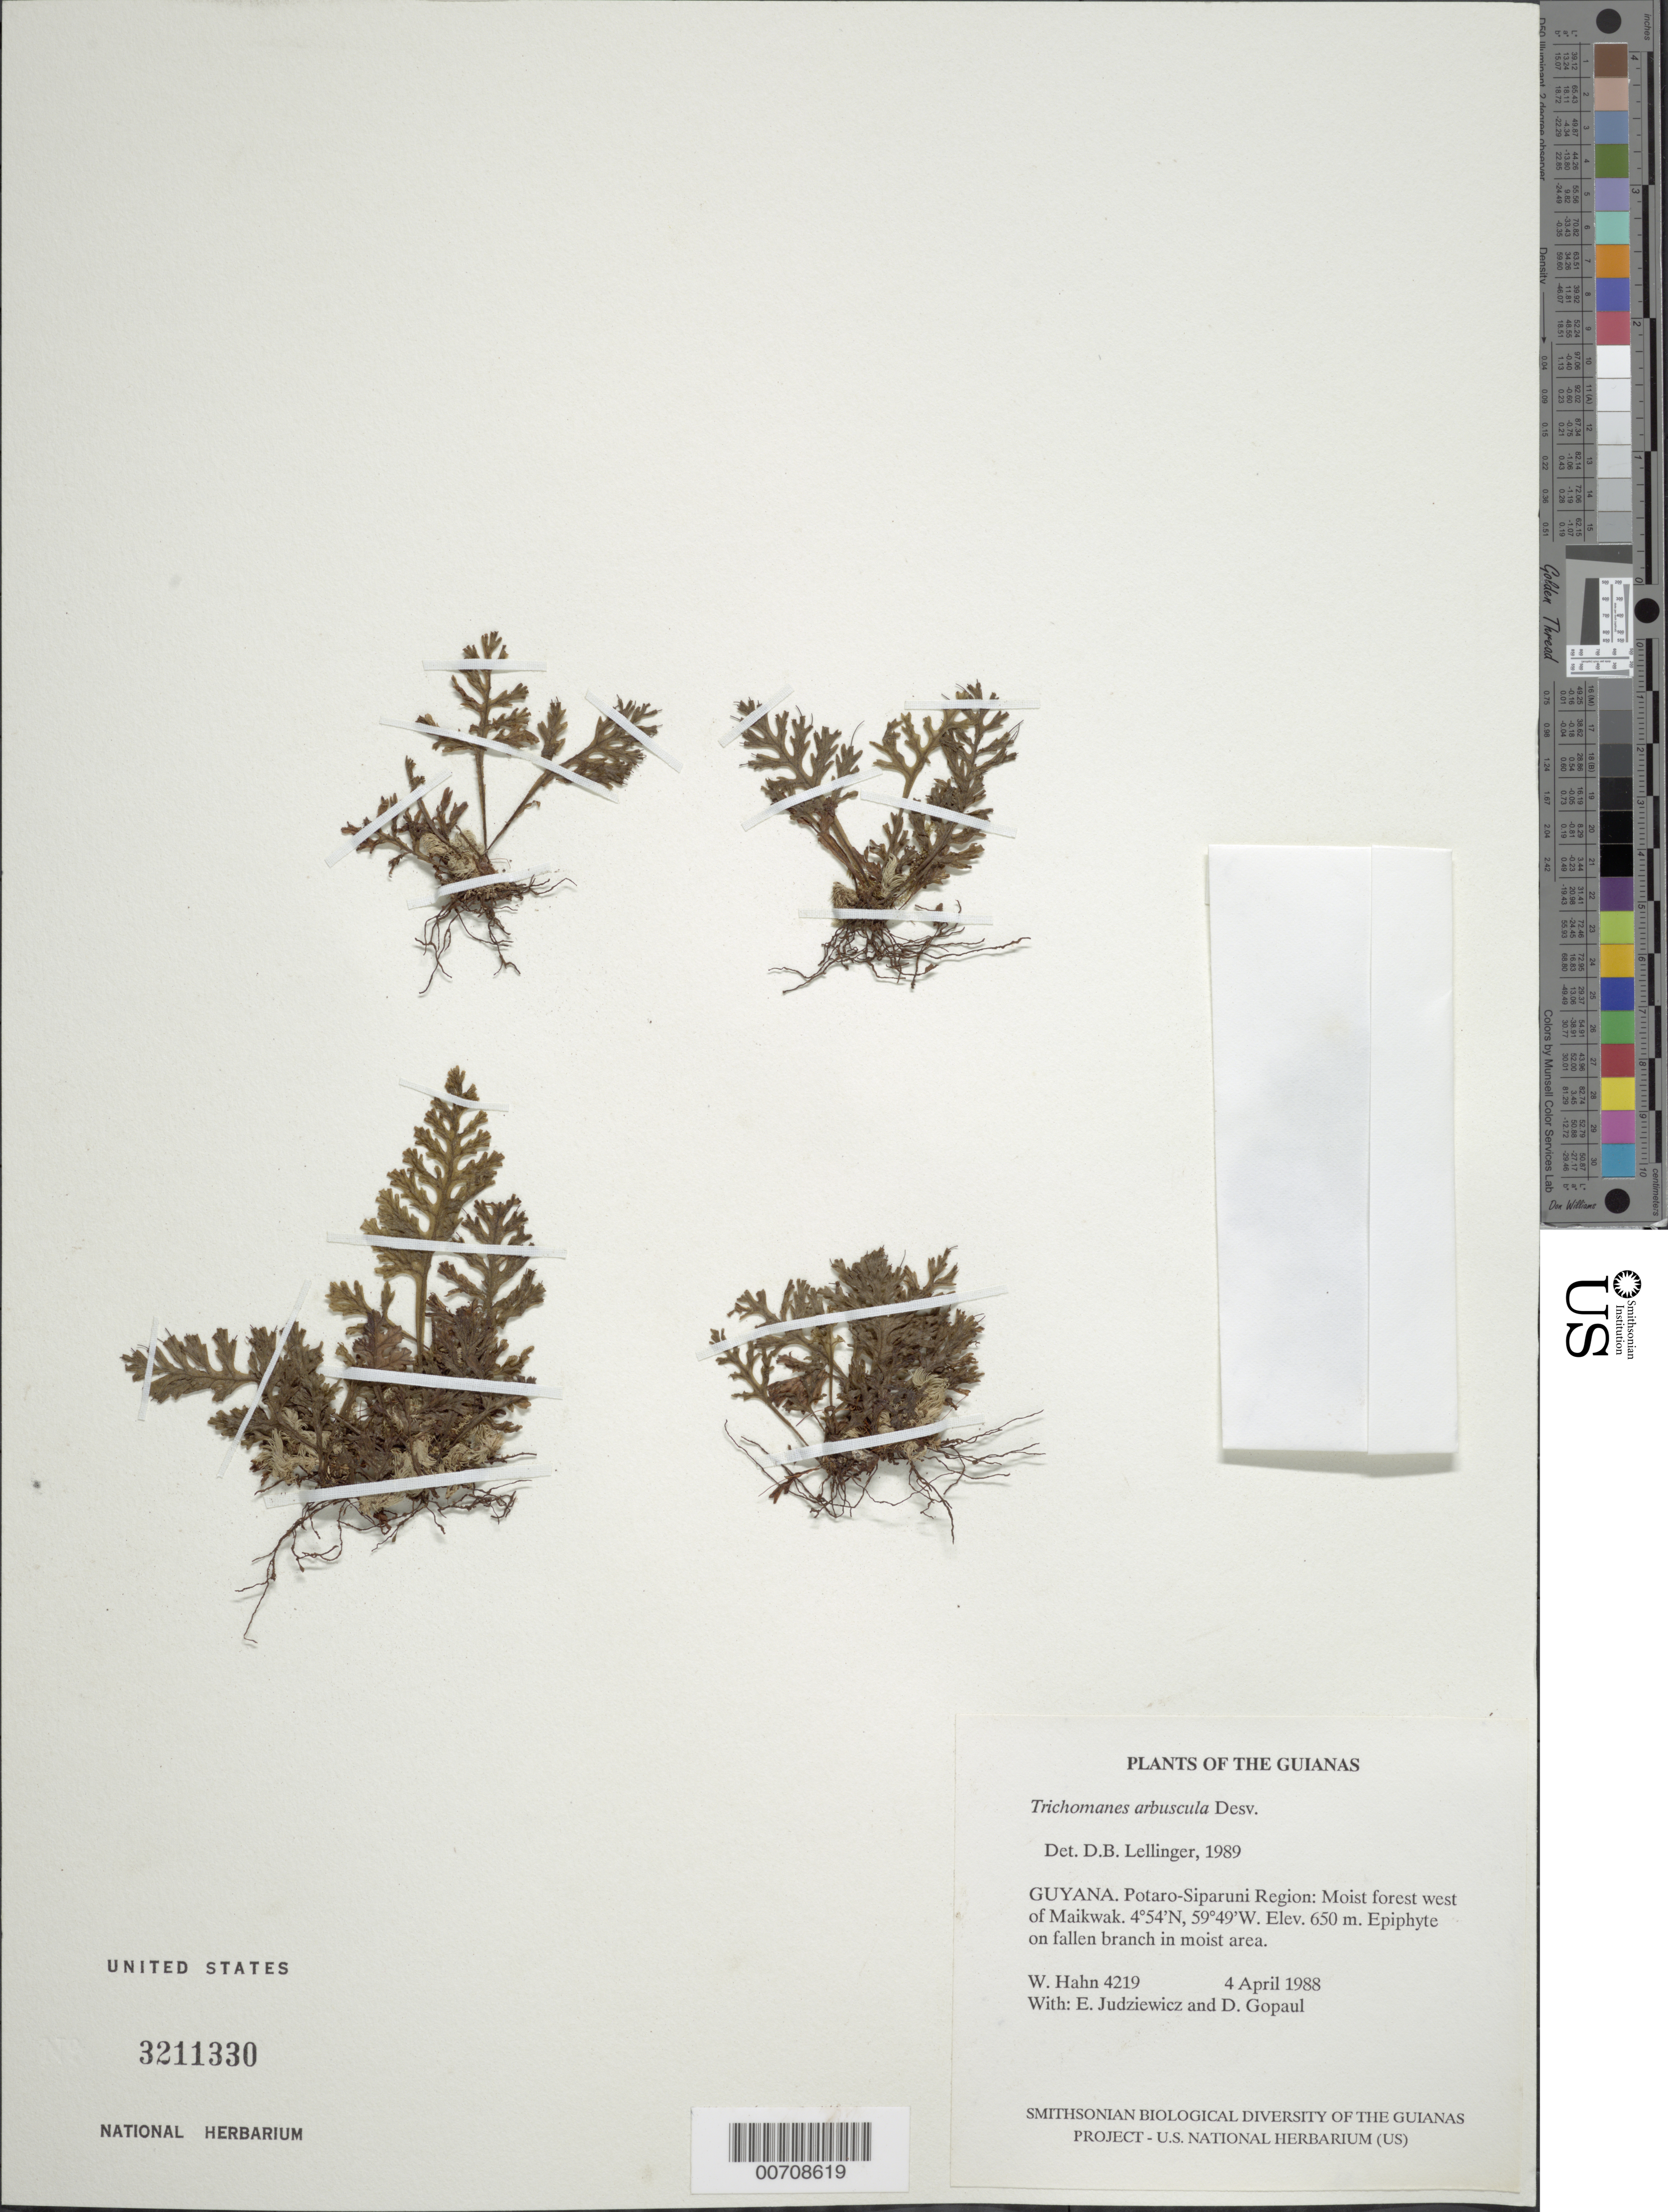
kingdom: Plantae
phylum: Tracheophyta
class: Polypodiopsida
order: Hymenophyllales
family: Hymenophyllaceae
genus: Trichomanes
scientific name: Trichomanes arbuscula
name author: Desv.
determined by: Lellinger, David B., (BOT), Smithsonian Institution - National Museum of Natural History (UNITED STATES)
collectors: W. Hahn, E. J. Judziewicz & D. Gopaul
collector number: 4219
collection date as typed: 4 April 1988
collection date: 1988-04-04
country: Guyana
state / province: Potaro-Siparuni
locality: West of Maikwak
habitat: Moist forest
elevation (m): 650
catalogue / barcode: US 3211330